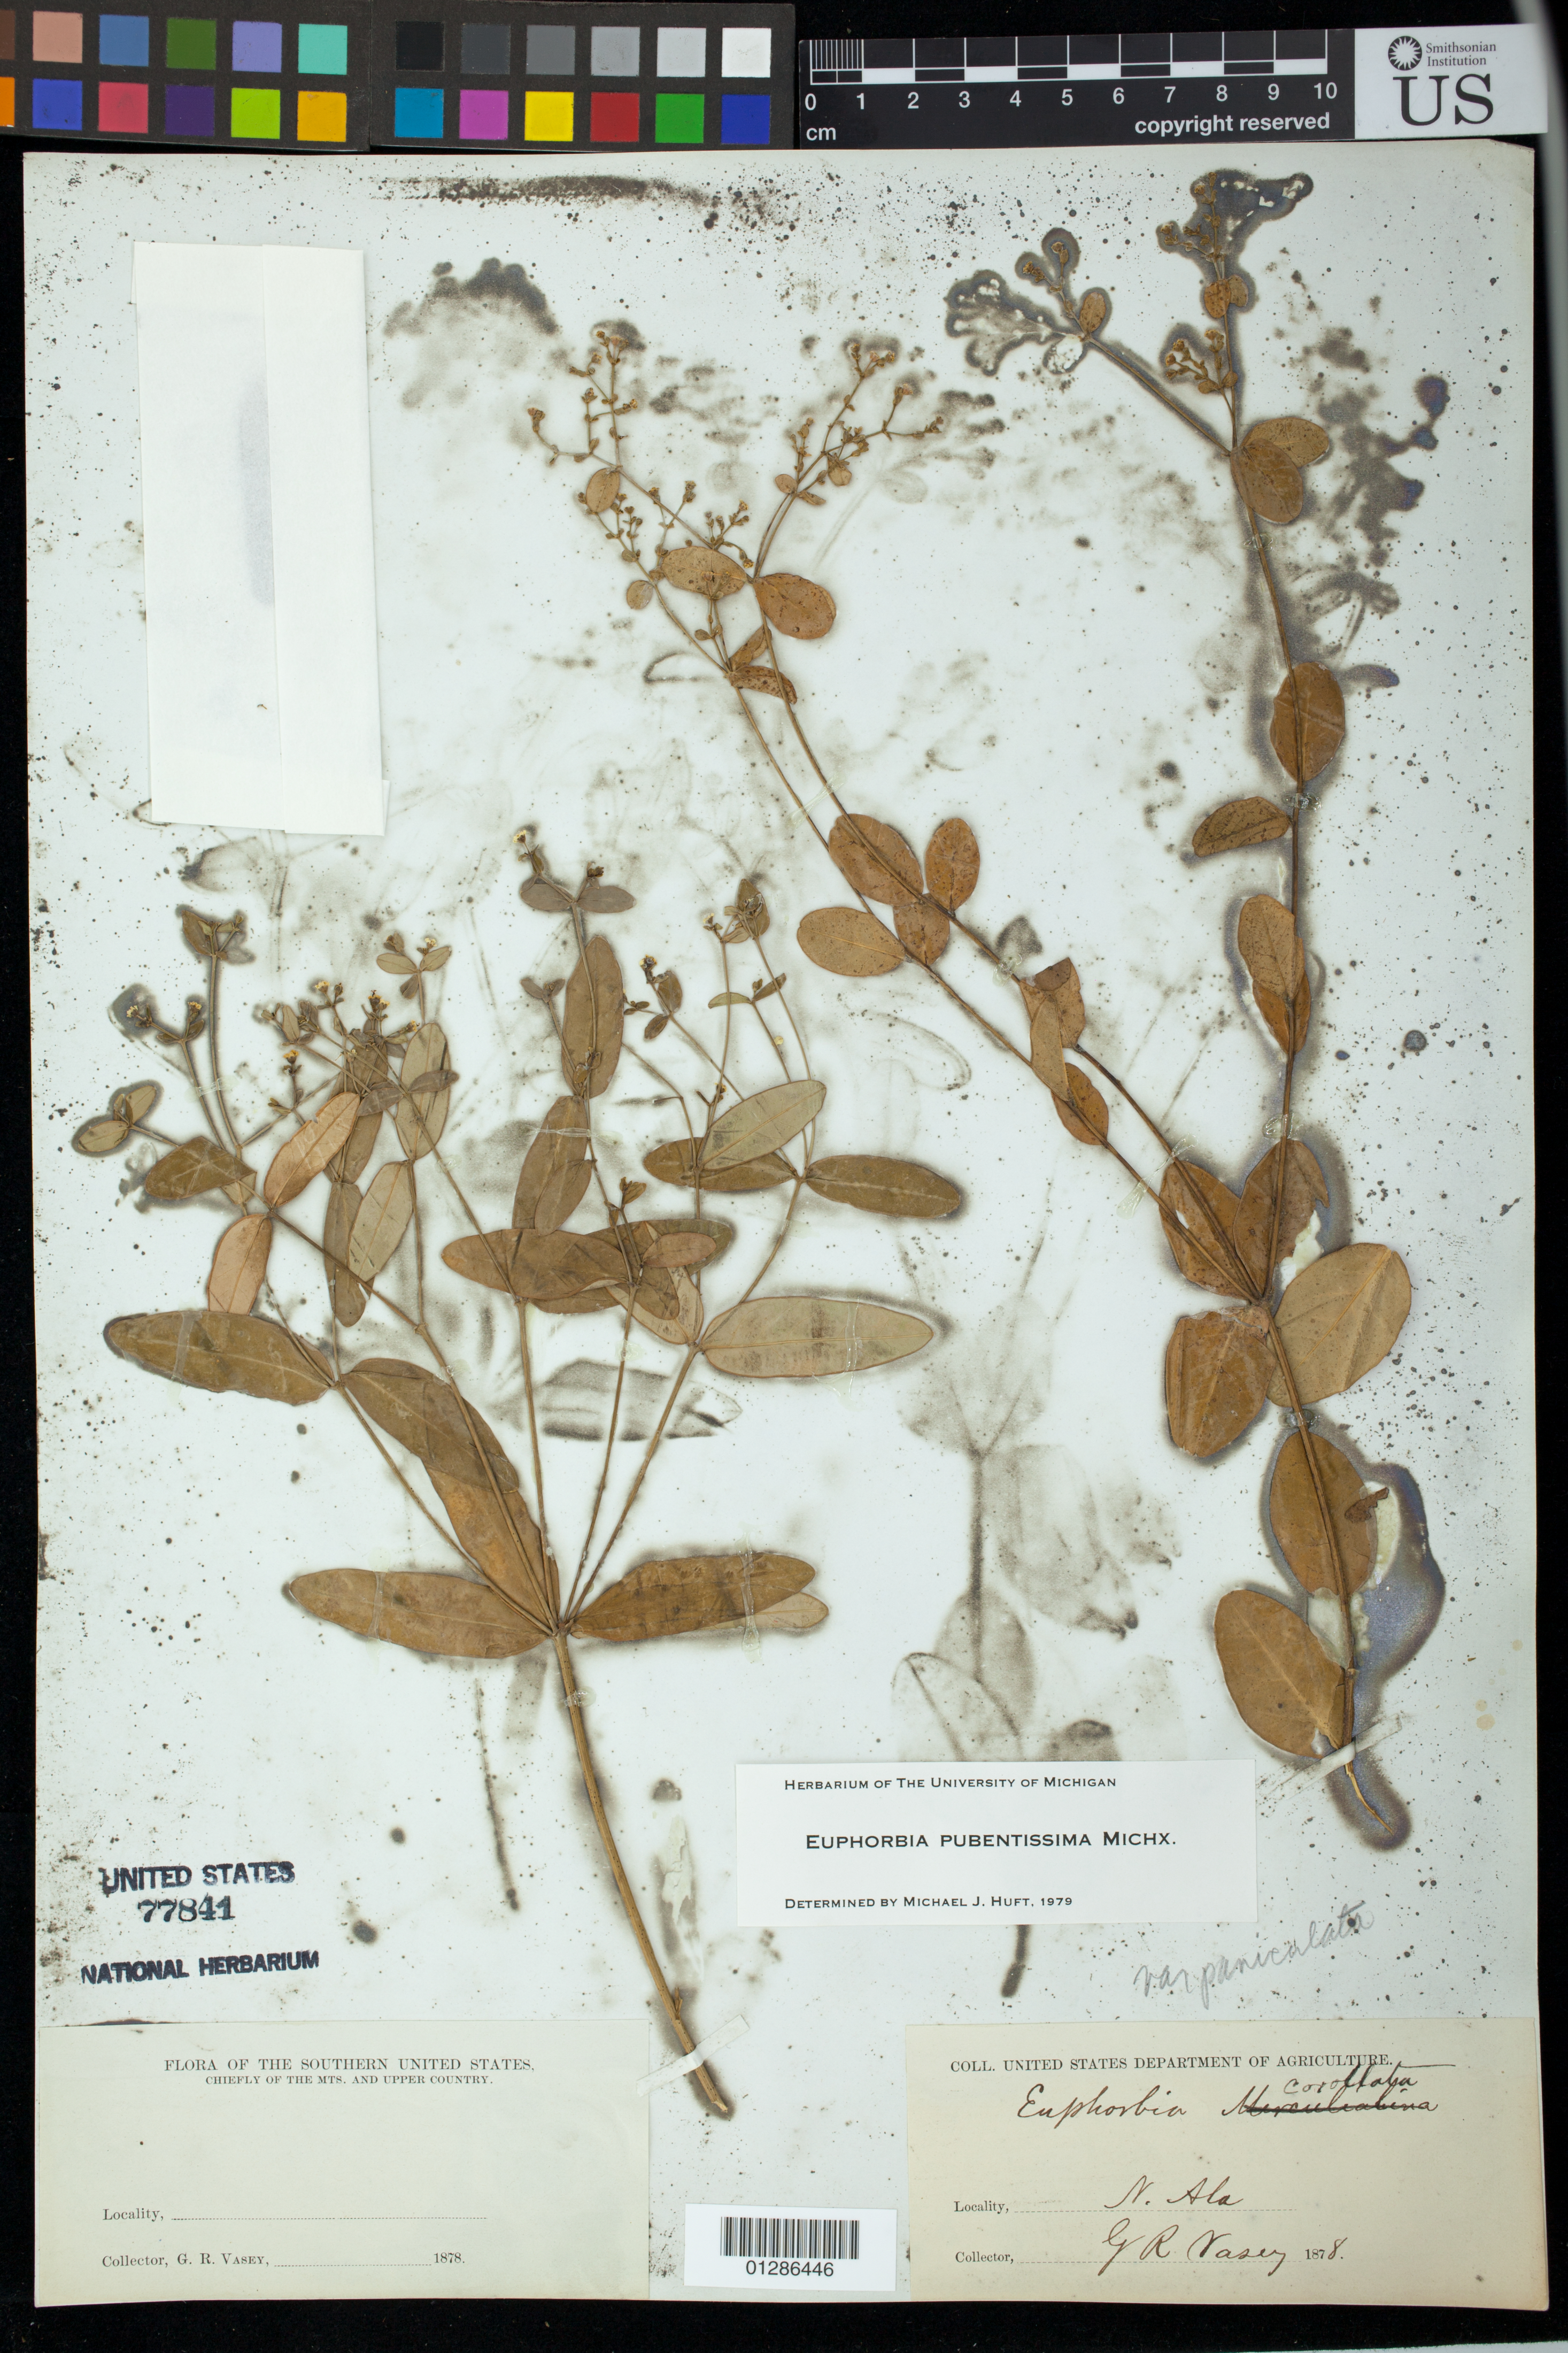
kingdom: Plantae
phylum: Tracheophyta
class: Magnoliopsida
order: Malpighiales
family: Euphorbiaceae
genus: Euphorbia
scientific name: Euphorbia pubentissima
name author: Michx.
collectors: G. R. Vasey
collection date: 1878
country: United States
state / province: Alabama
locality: N. Alabama.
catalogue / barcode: US 77841